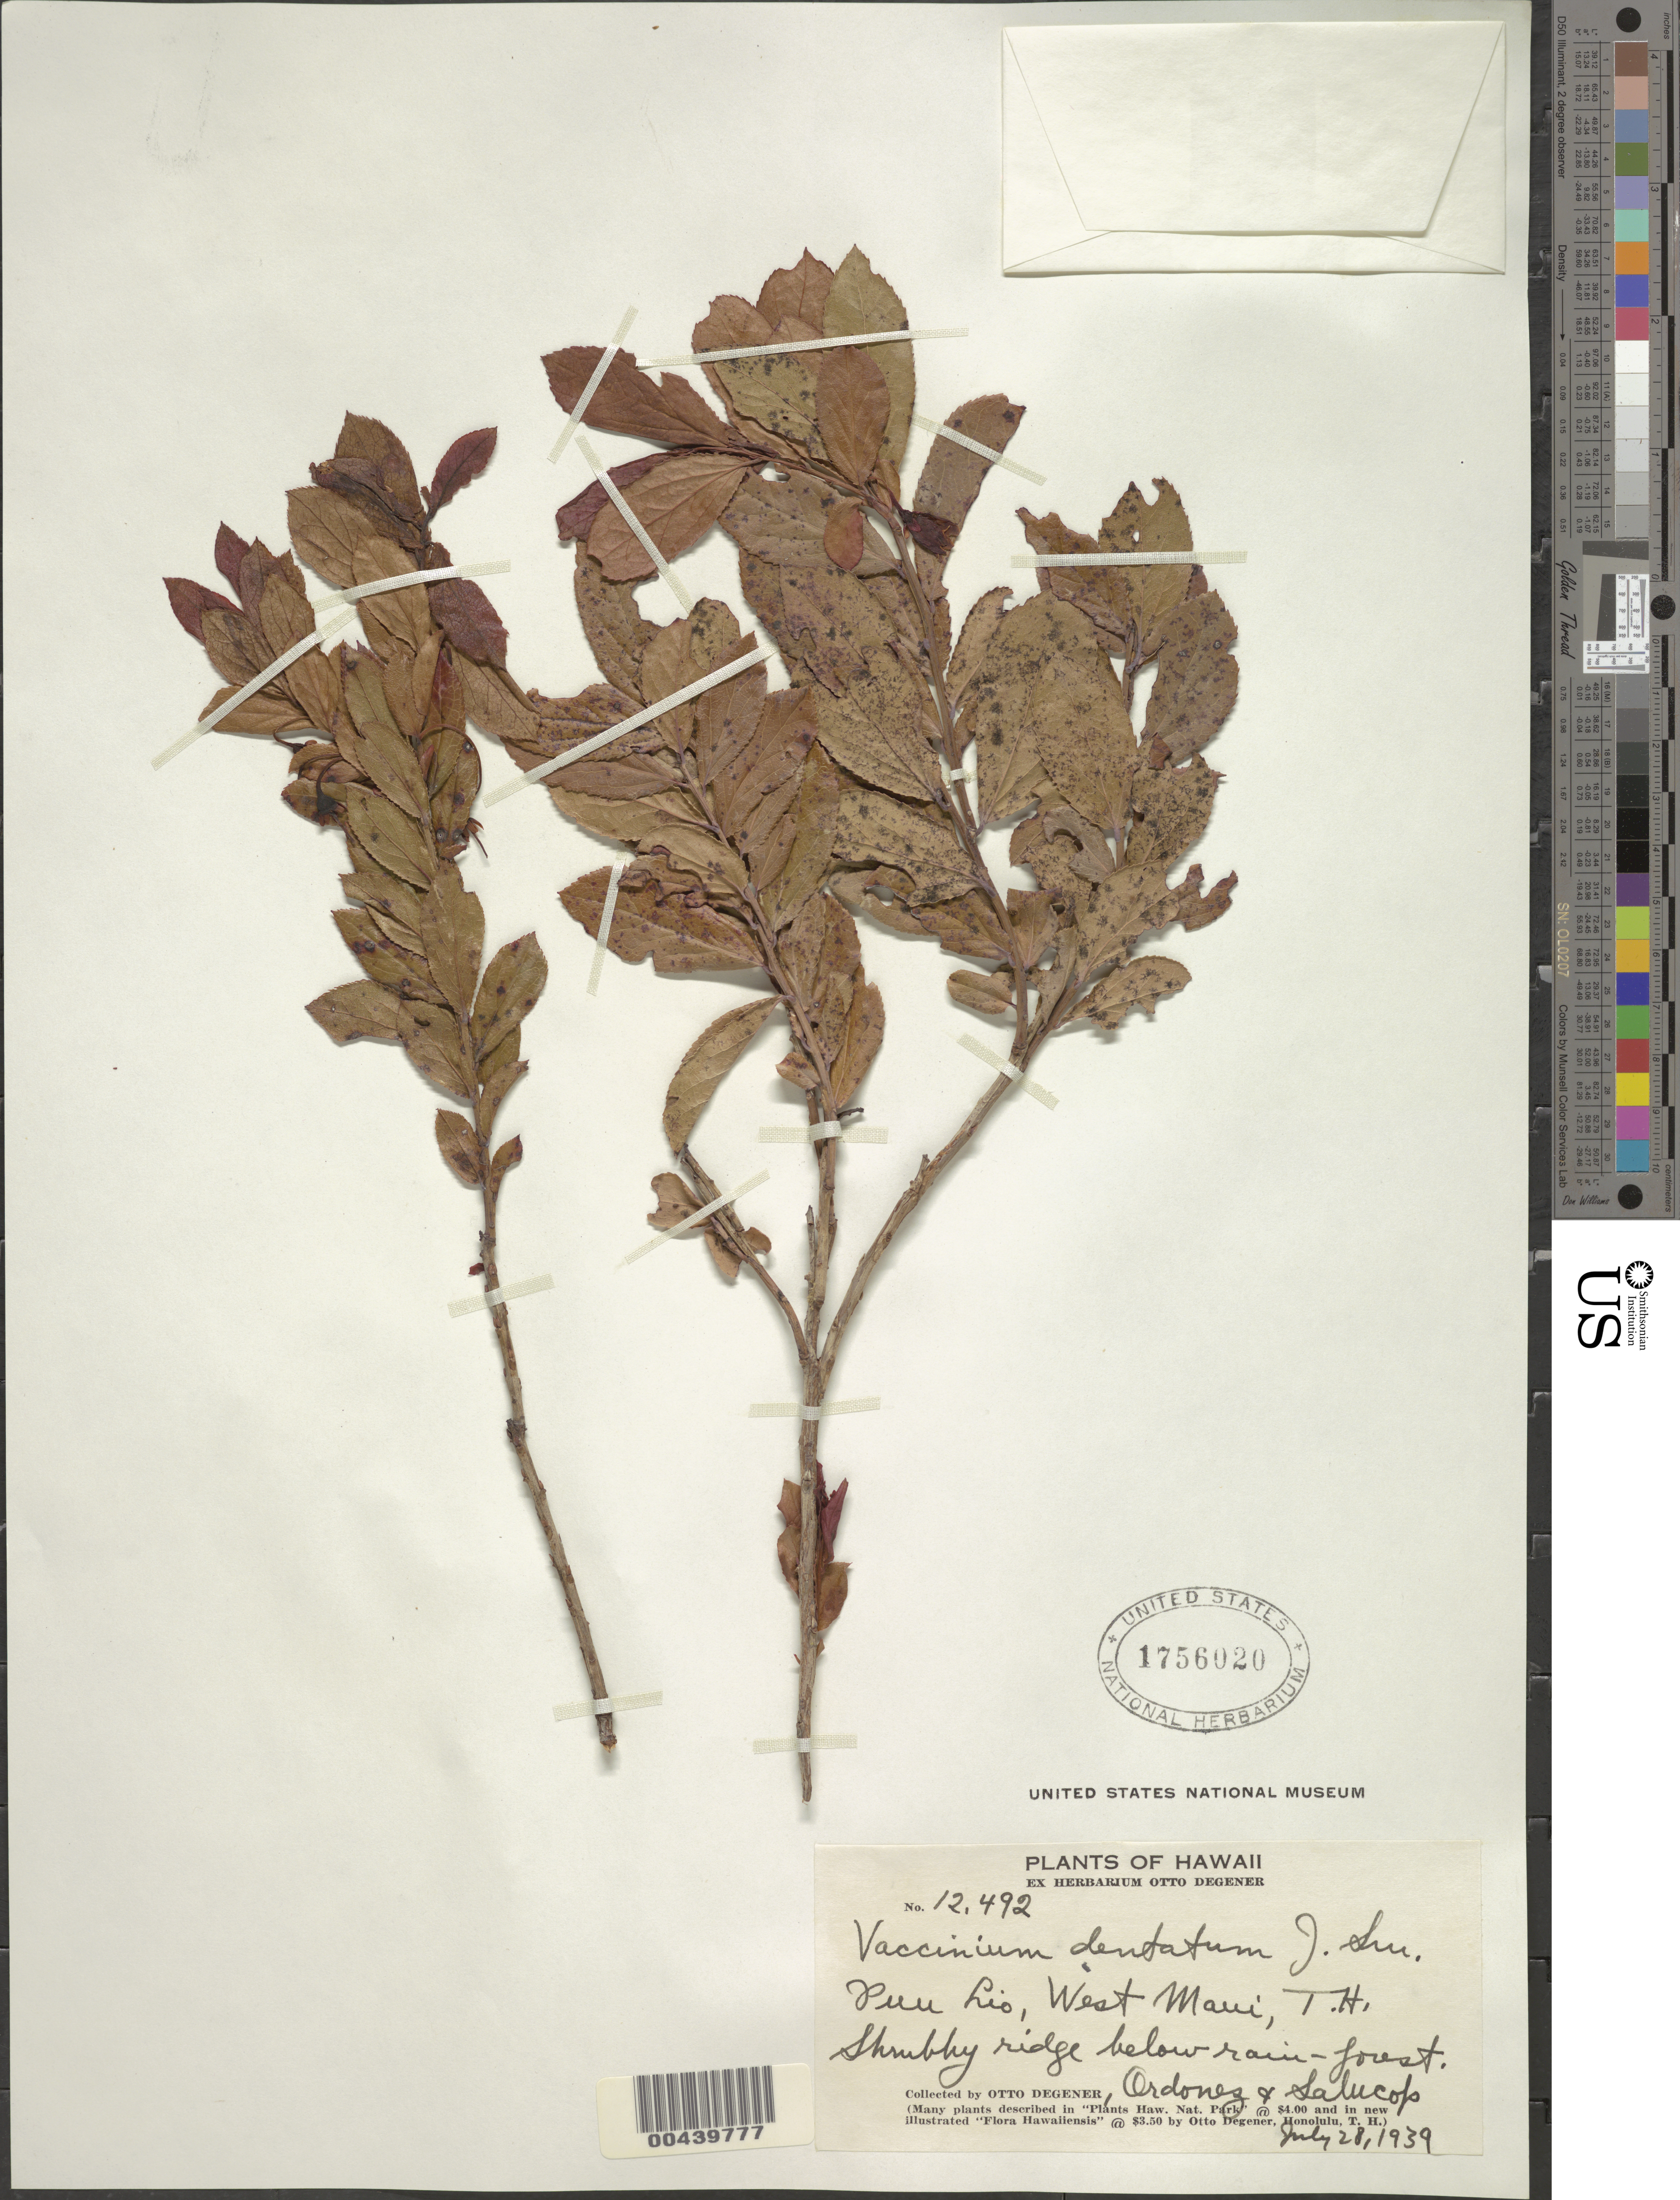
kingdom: Plantae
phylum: Tracheophyta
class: Magnoliopsida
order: Ericales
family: Ericaceae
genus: Vaccinium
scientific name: Vaccinium dentatum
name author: Sm.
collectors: O. Degener, Ordonez & -- Salucop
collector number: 12492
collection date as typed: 28 Jul 1939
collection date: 1939-07-28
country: United States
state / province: Hawaii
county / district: Maui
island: Maui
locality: Puu Lio, W Maui, ridge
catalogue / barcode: US 1756020